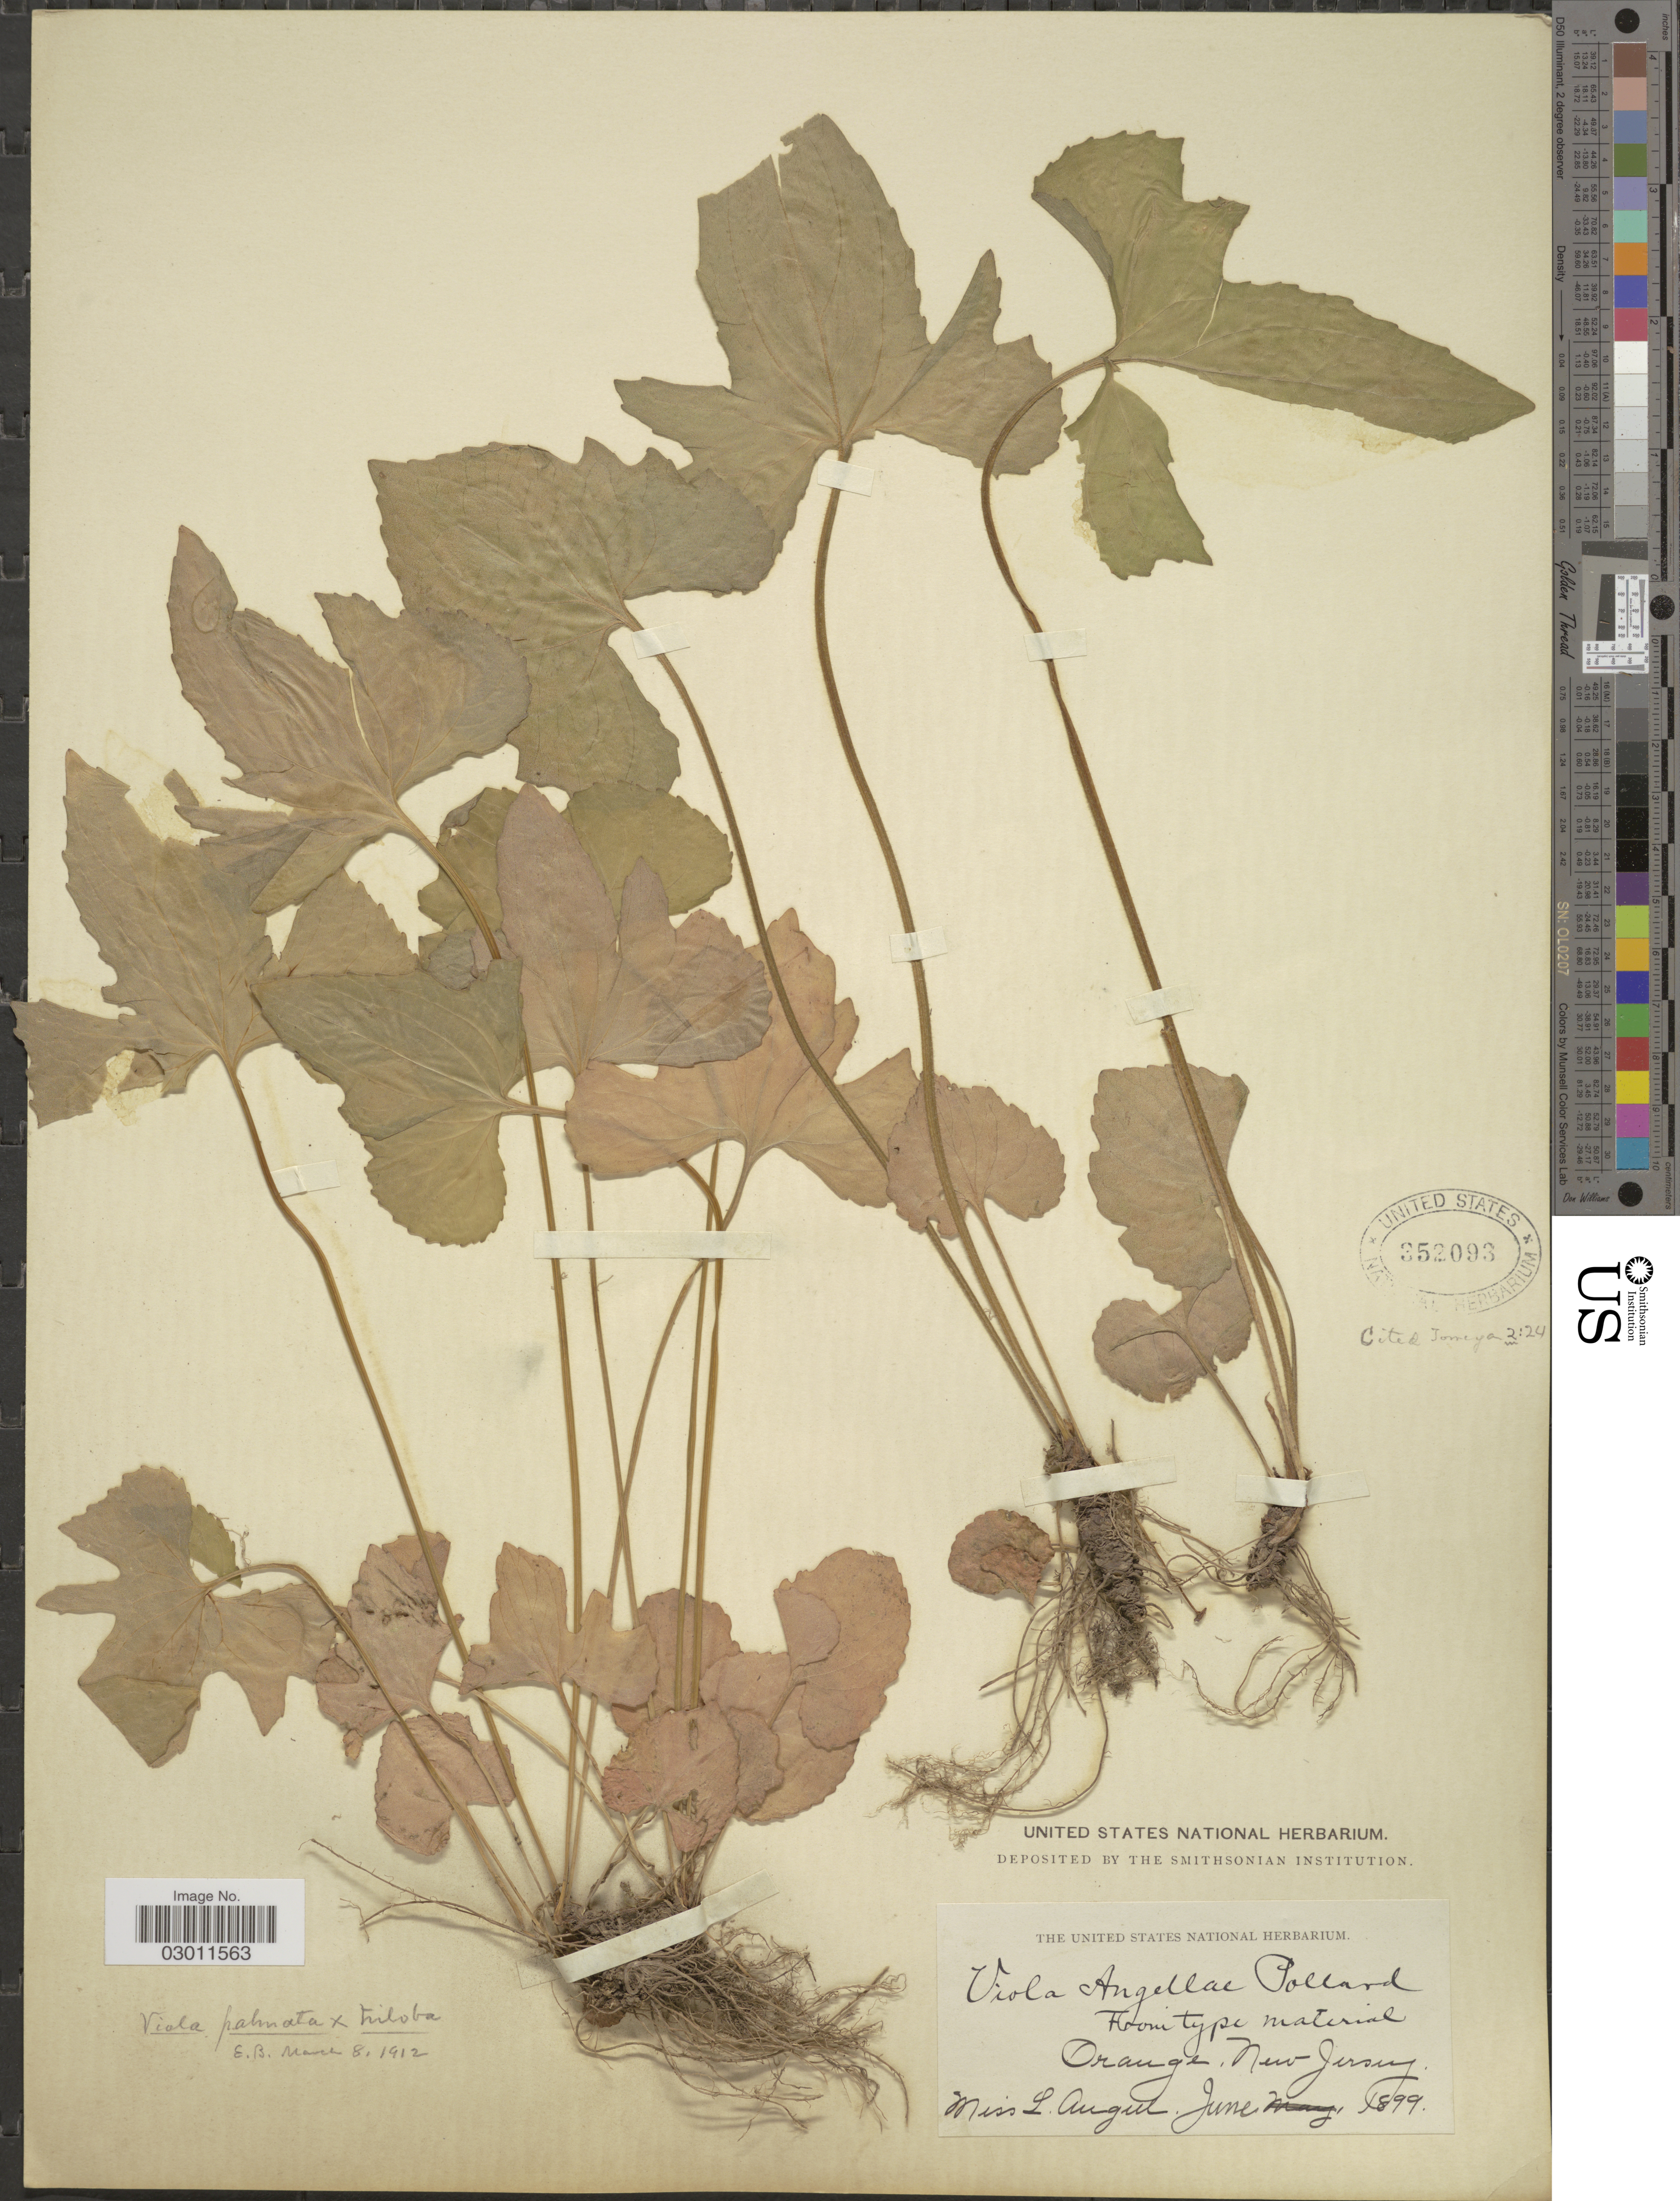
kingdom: Plantae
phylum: Tracheophyta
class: Magnoliopsida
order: Malpighiales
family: Violaceae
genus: Viola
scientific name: Viola x angellae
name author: Pollard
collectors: L. Angell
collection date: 1899-06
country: United States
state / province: New Jersey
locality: Orange.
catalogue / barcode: US 352093